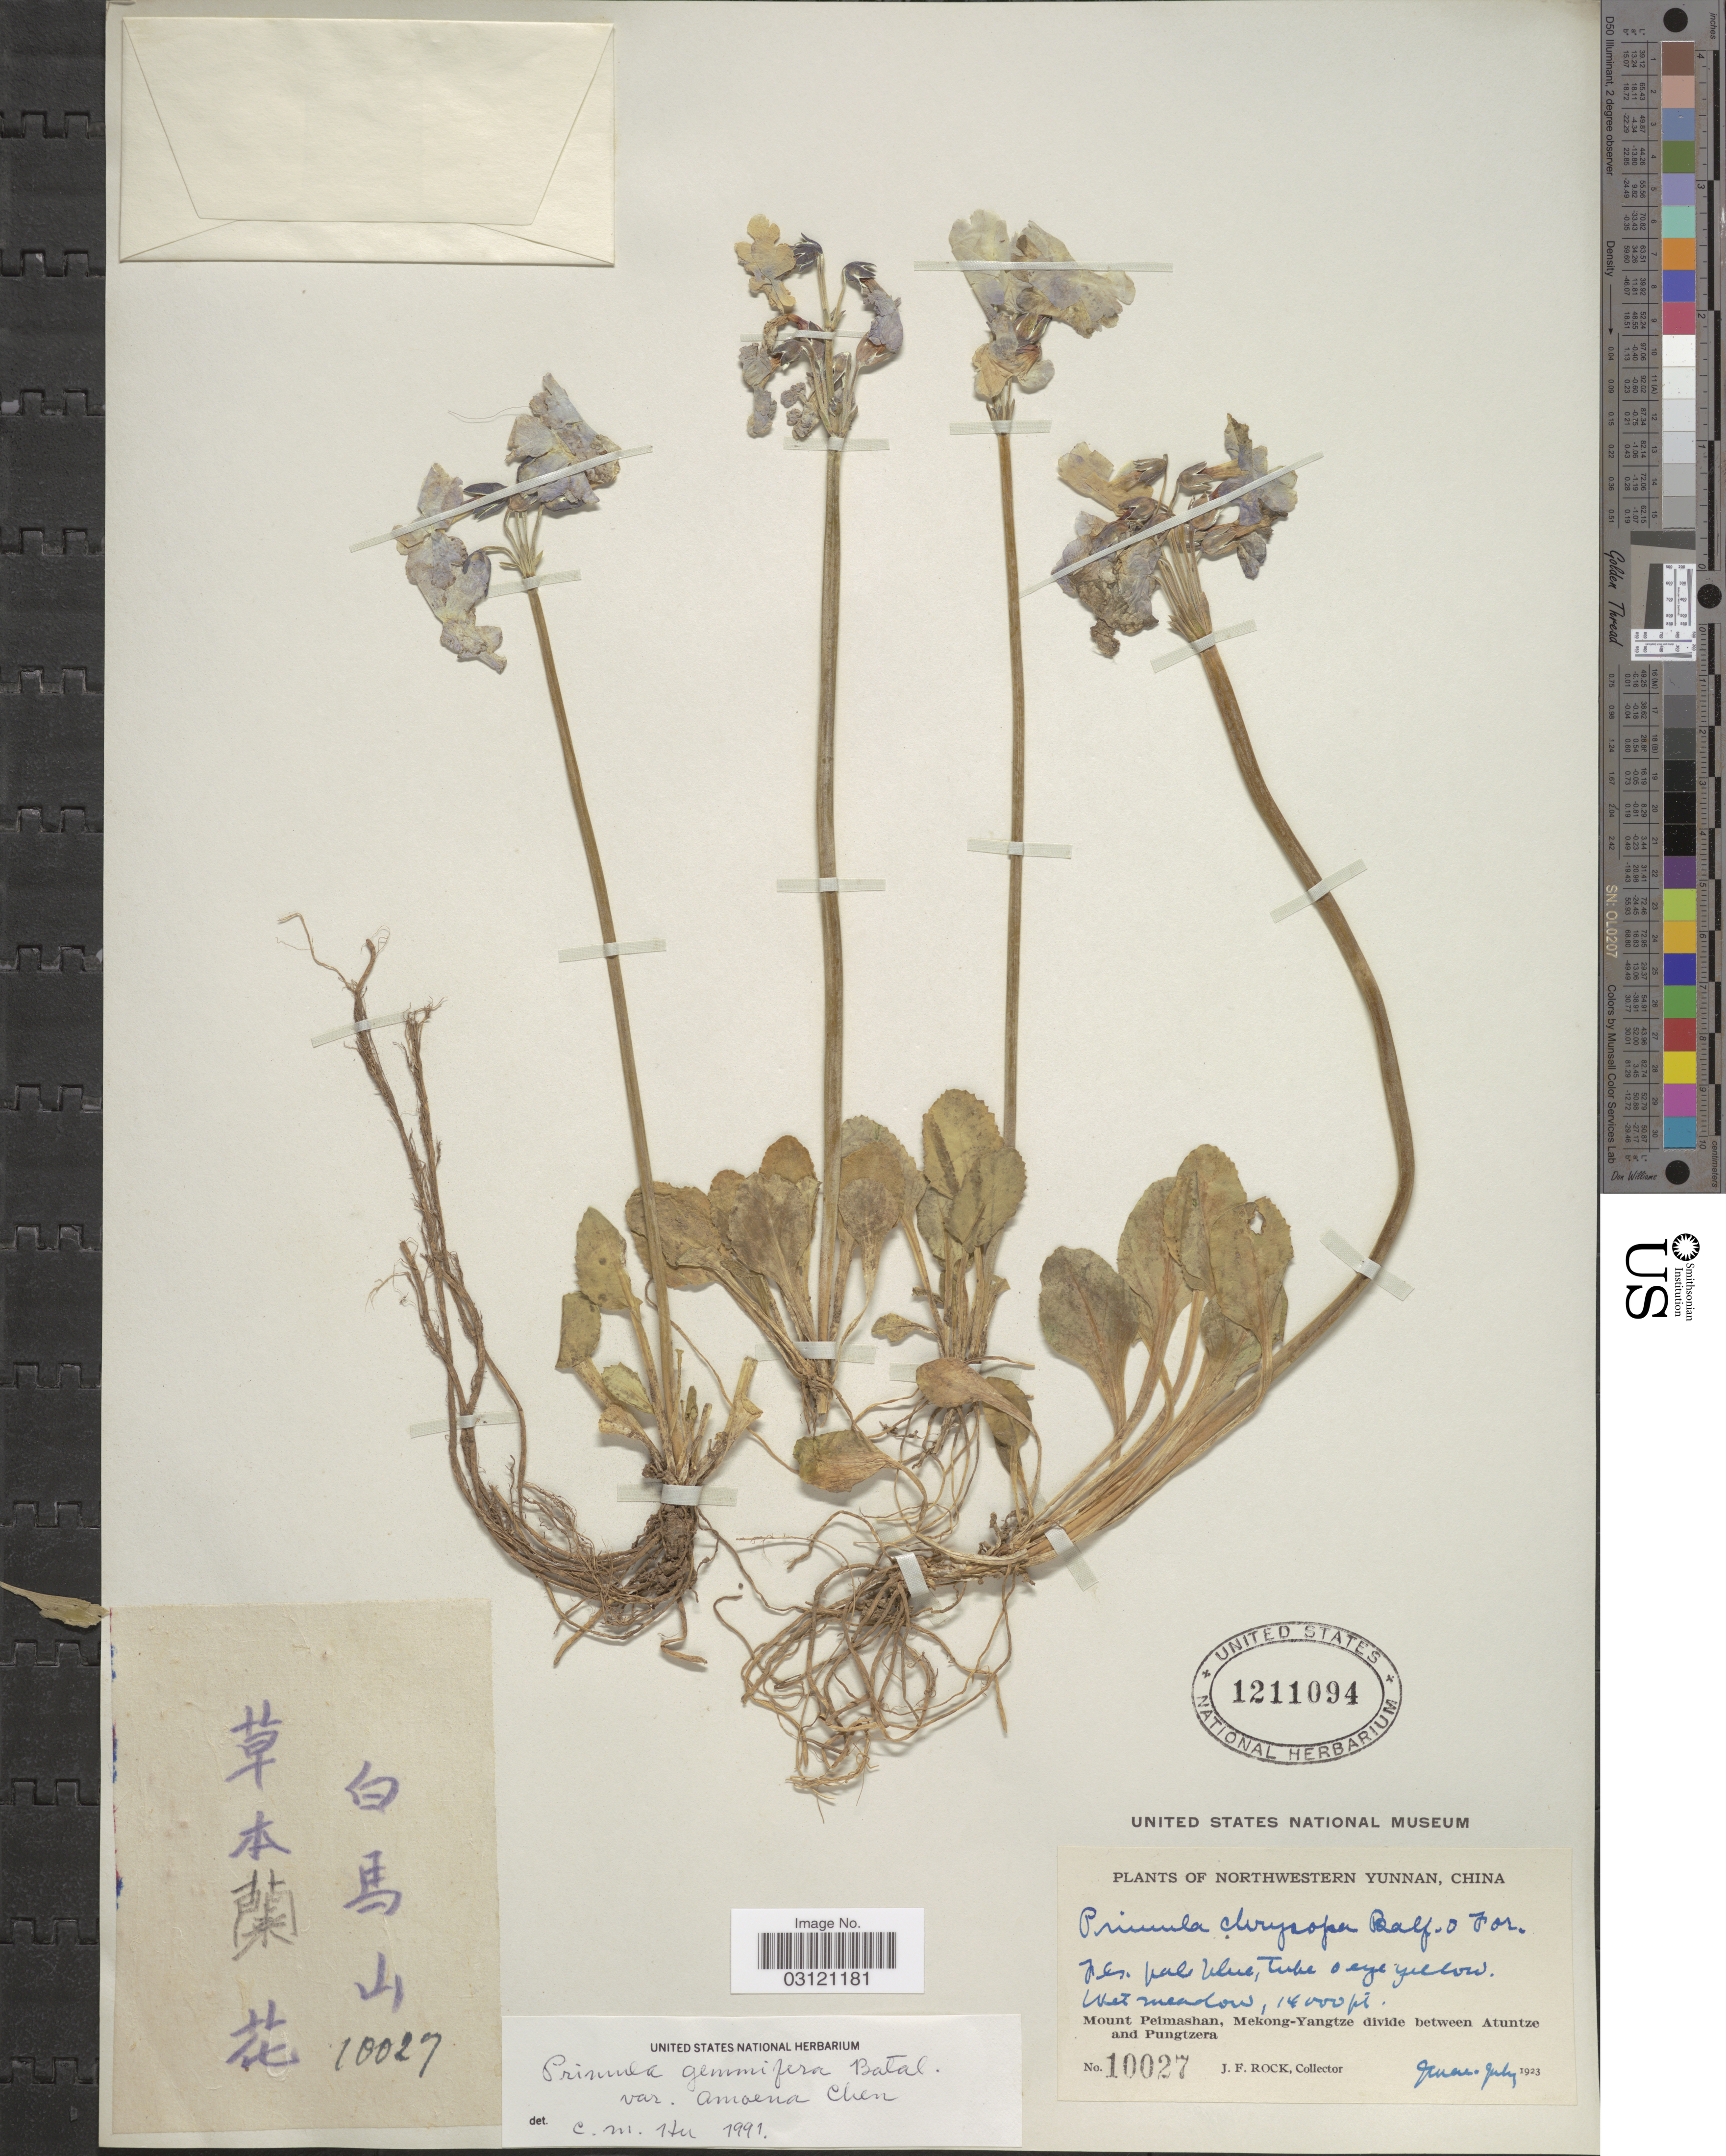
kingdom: Plantae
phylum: Tracheophyta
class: Magnoliopsida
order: Ericales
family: Primulaceae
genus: Primula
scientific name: Primula gemmifera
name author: Batalin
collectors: J. Rock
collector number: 10027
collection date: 1923-06/1923-07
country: China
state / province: Yunnan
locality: Northwestern Yunnan, Mount Peimashan, Mekong-Yangtze divide between Atuntze and Pungtzera.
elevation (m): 4267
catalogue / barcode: US 1211094